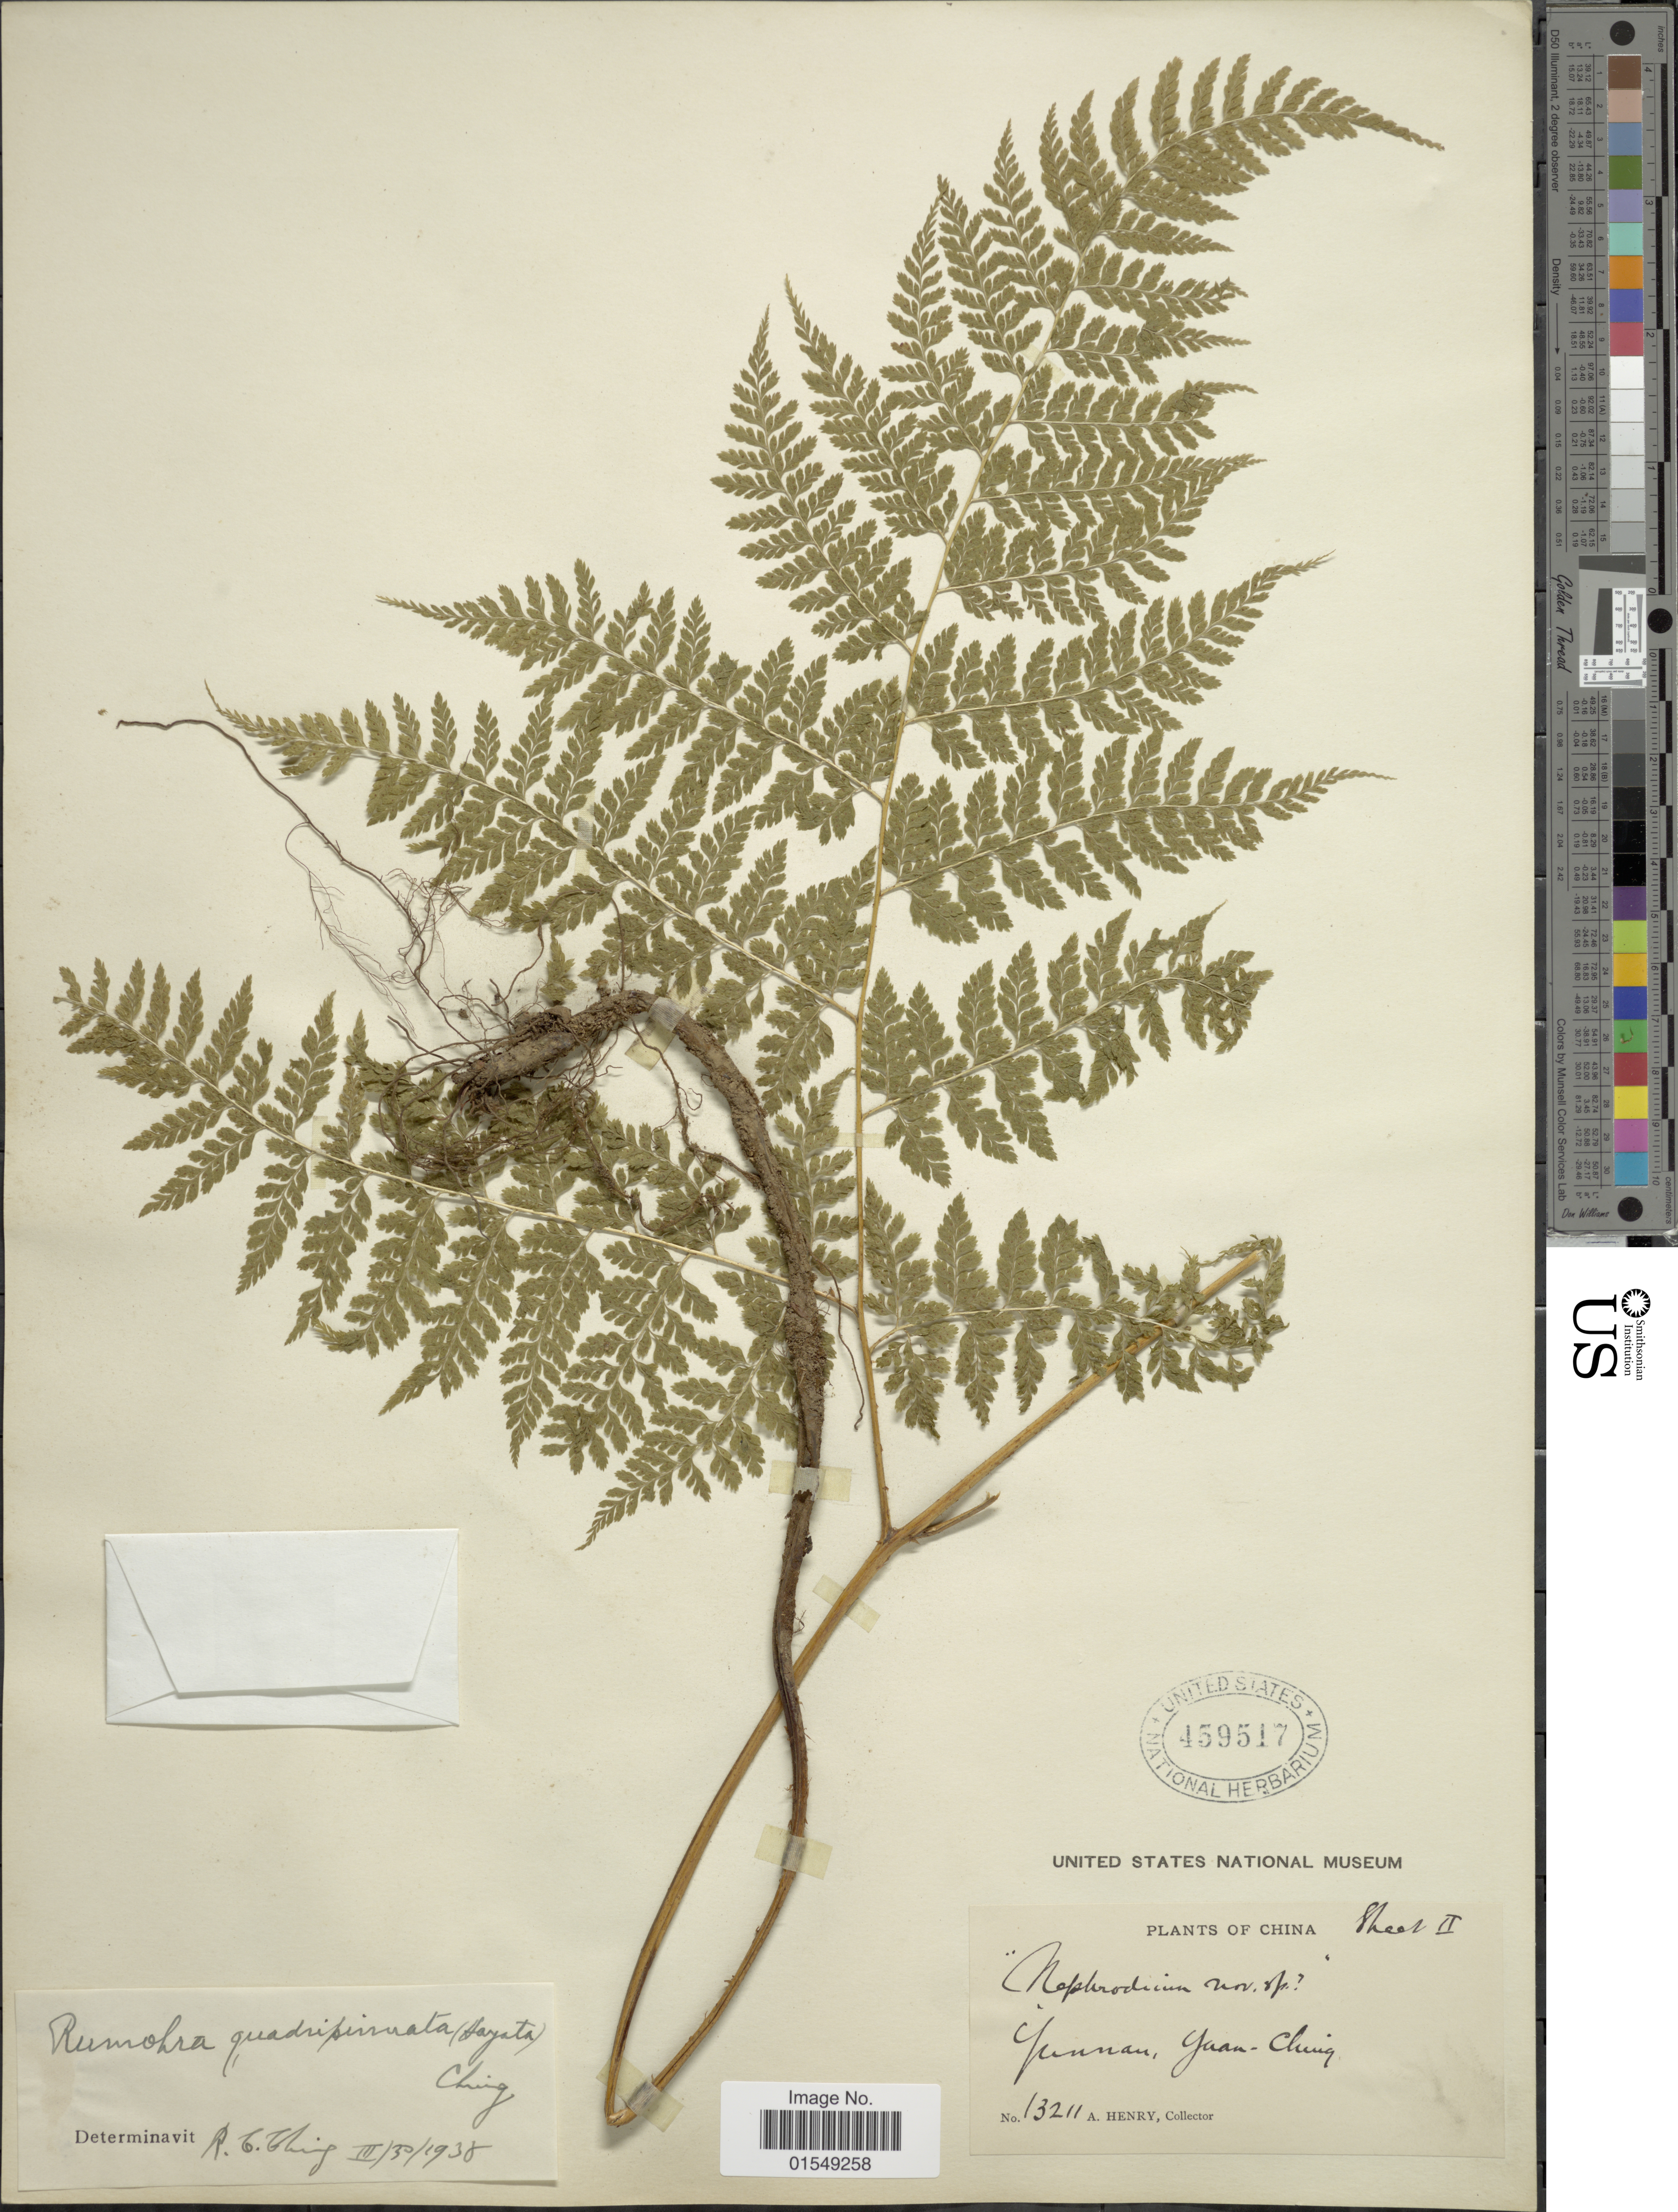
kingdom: Plantae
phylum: Tracheophyta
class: Polypodiopsida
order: Polypodiales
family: Dryopteridaceae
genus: Arachniodes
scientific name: Arachniodes quadripinnata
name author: (Hayata) Seriz.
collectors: A. Henry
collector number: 13211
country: China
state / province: Yunnan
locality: Yunnan, Yuan-Ching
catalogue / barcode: US 459517